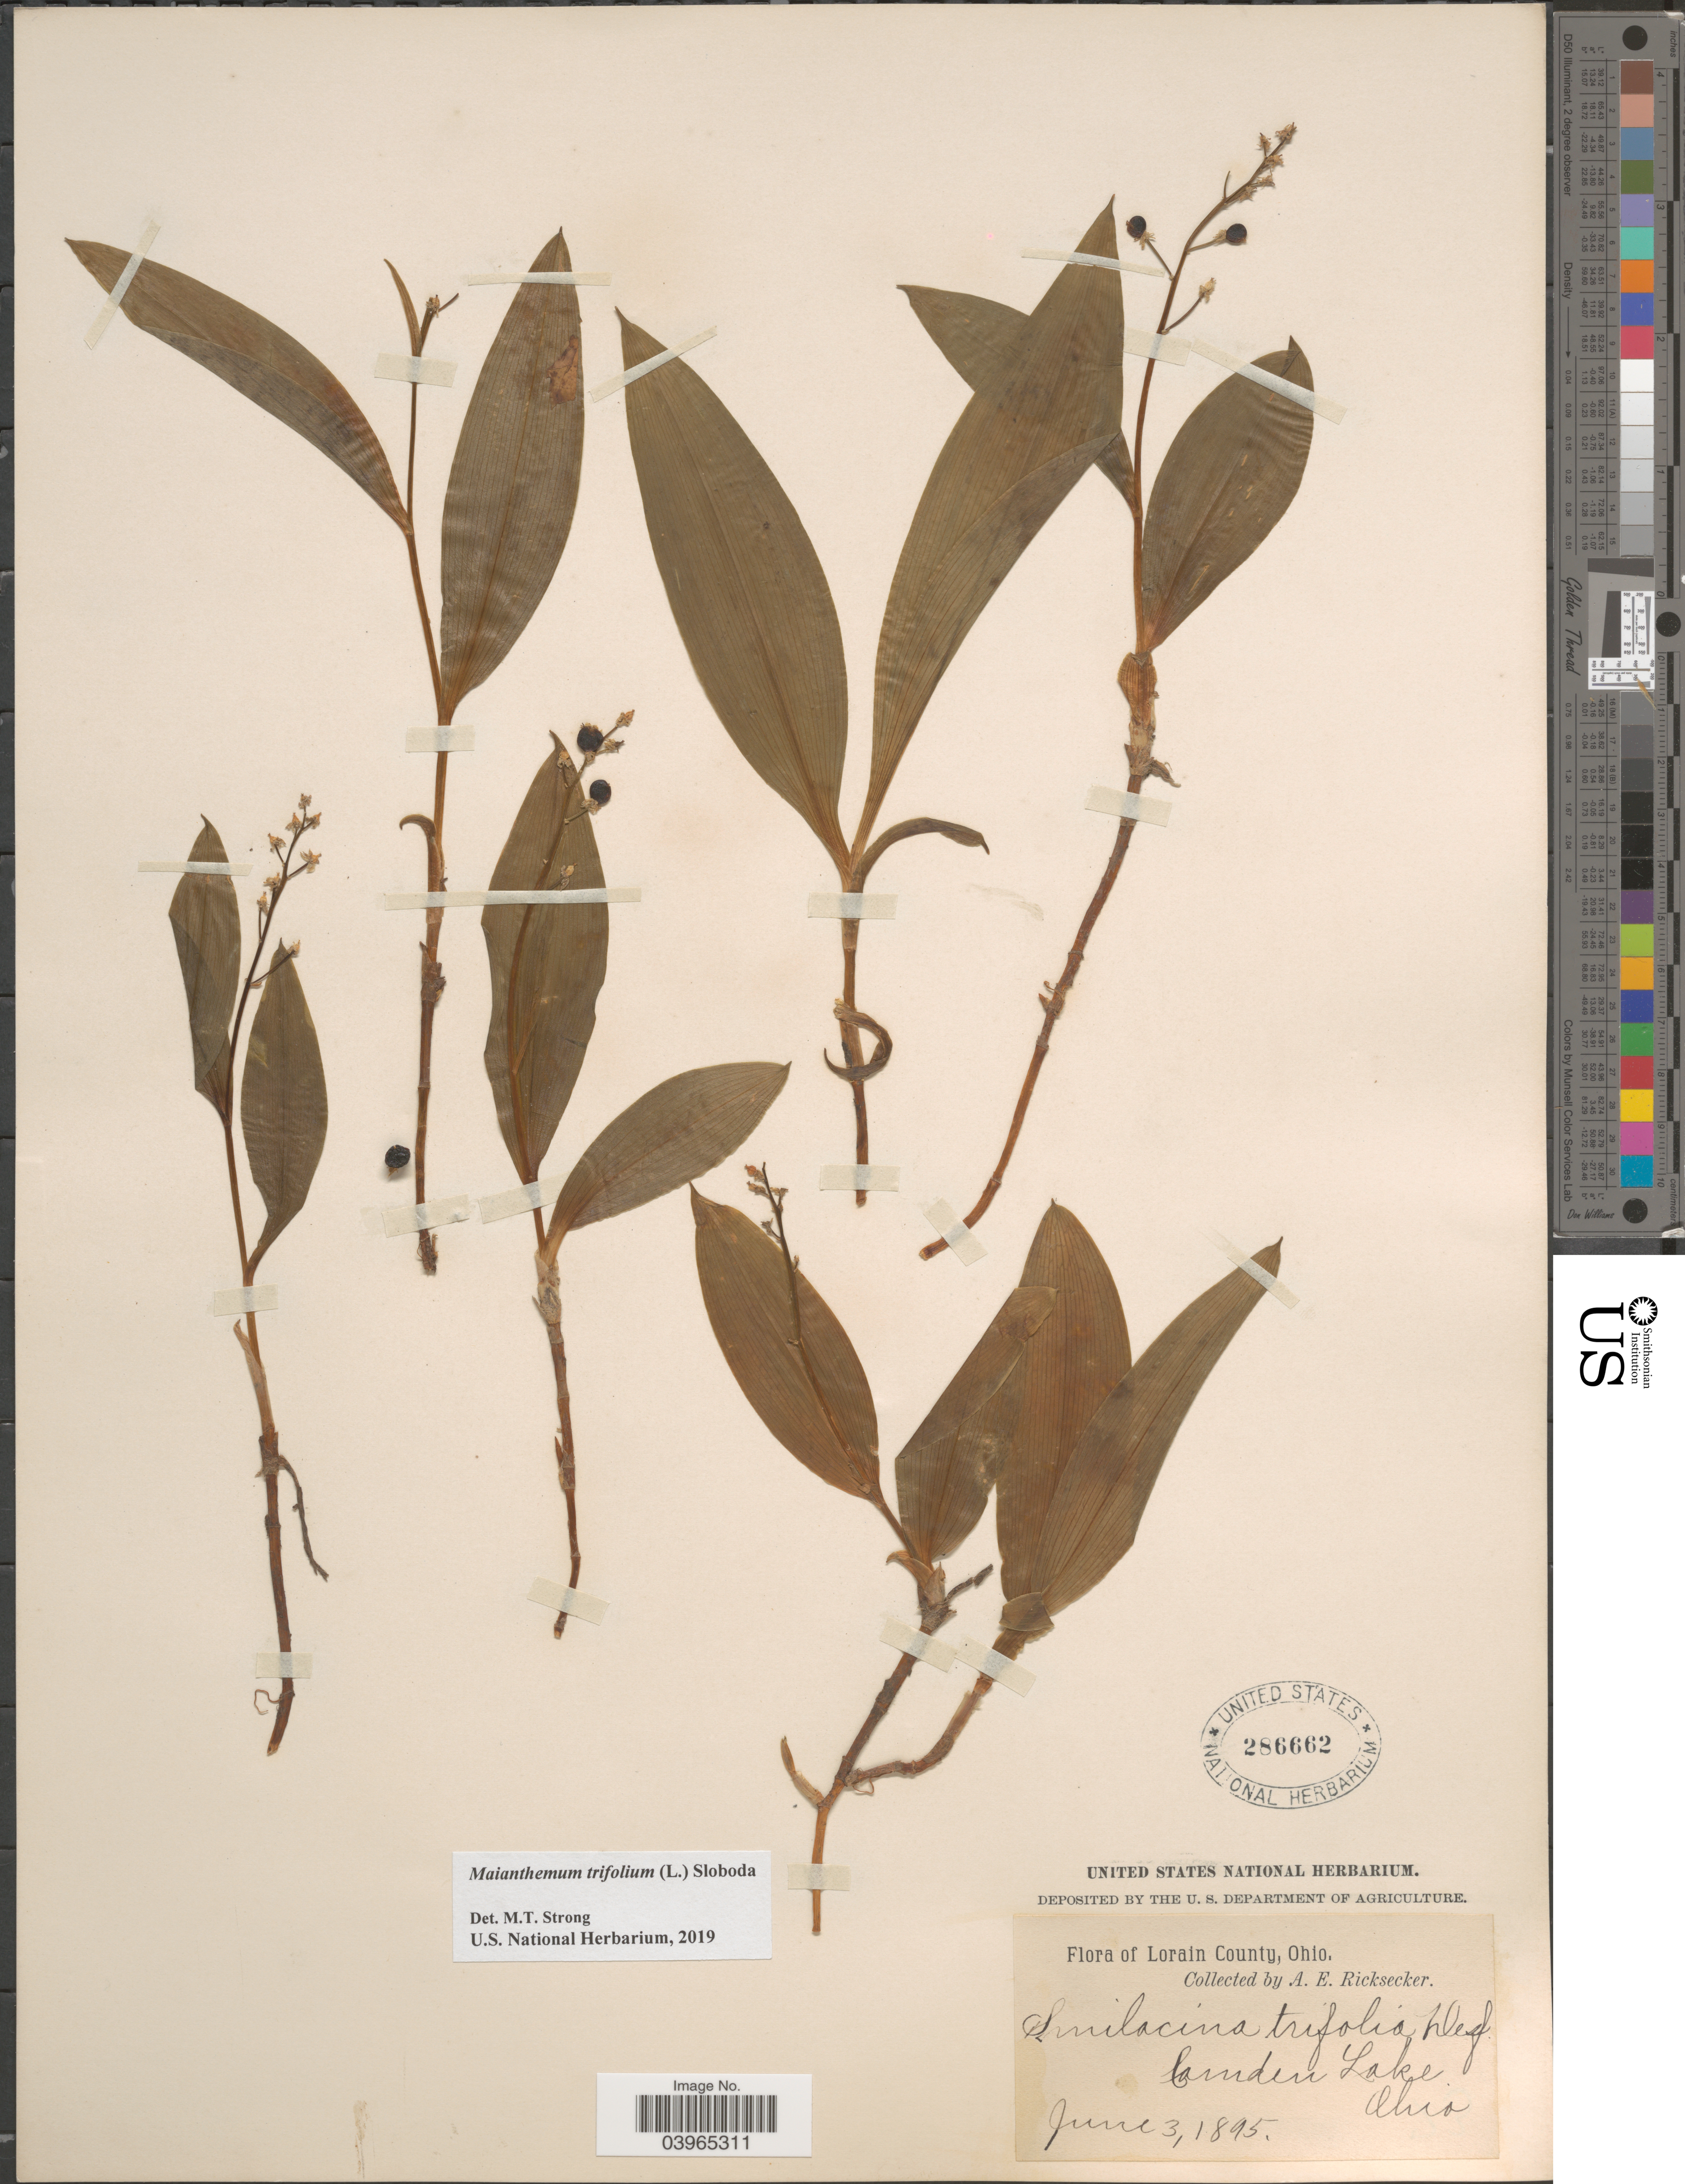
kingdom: Plantae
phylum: Tracheophyta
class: Liliopsida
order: Asparagales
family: Asparagaceae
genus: Maianthemum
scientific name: Maianthemum trifolium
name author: (L.) Sloboda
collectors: A. E. Ricksecker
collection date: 1895-06-03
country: United States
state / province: Ohio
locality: Lorain County. Camden Lake.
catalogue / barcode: US 286662